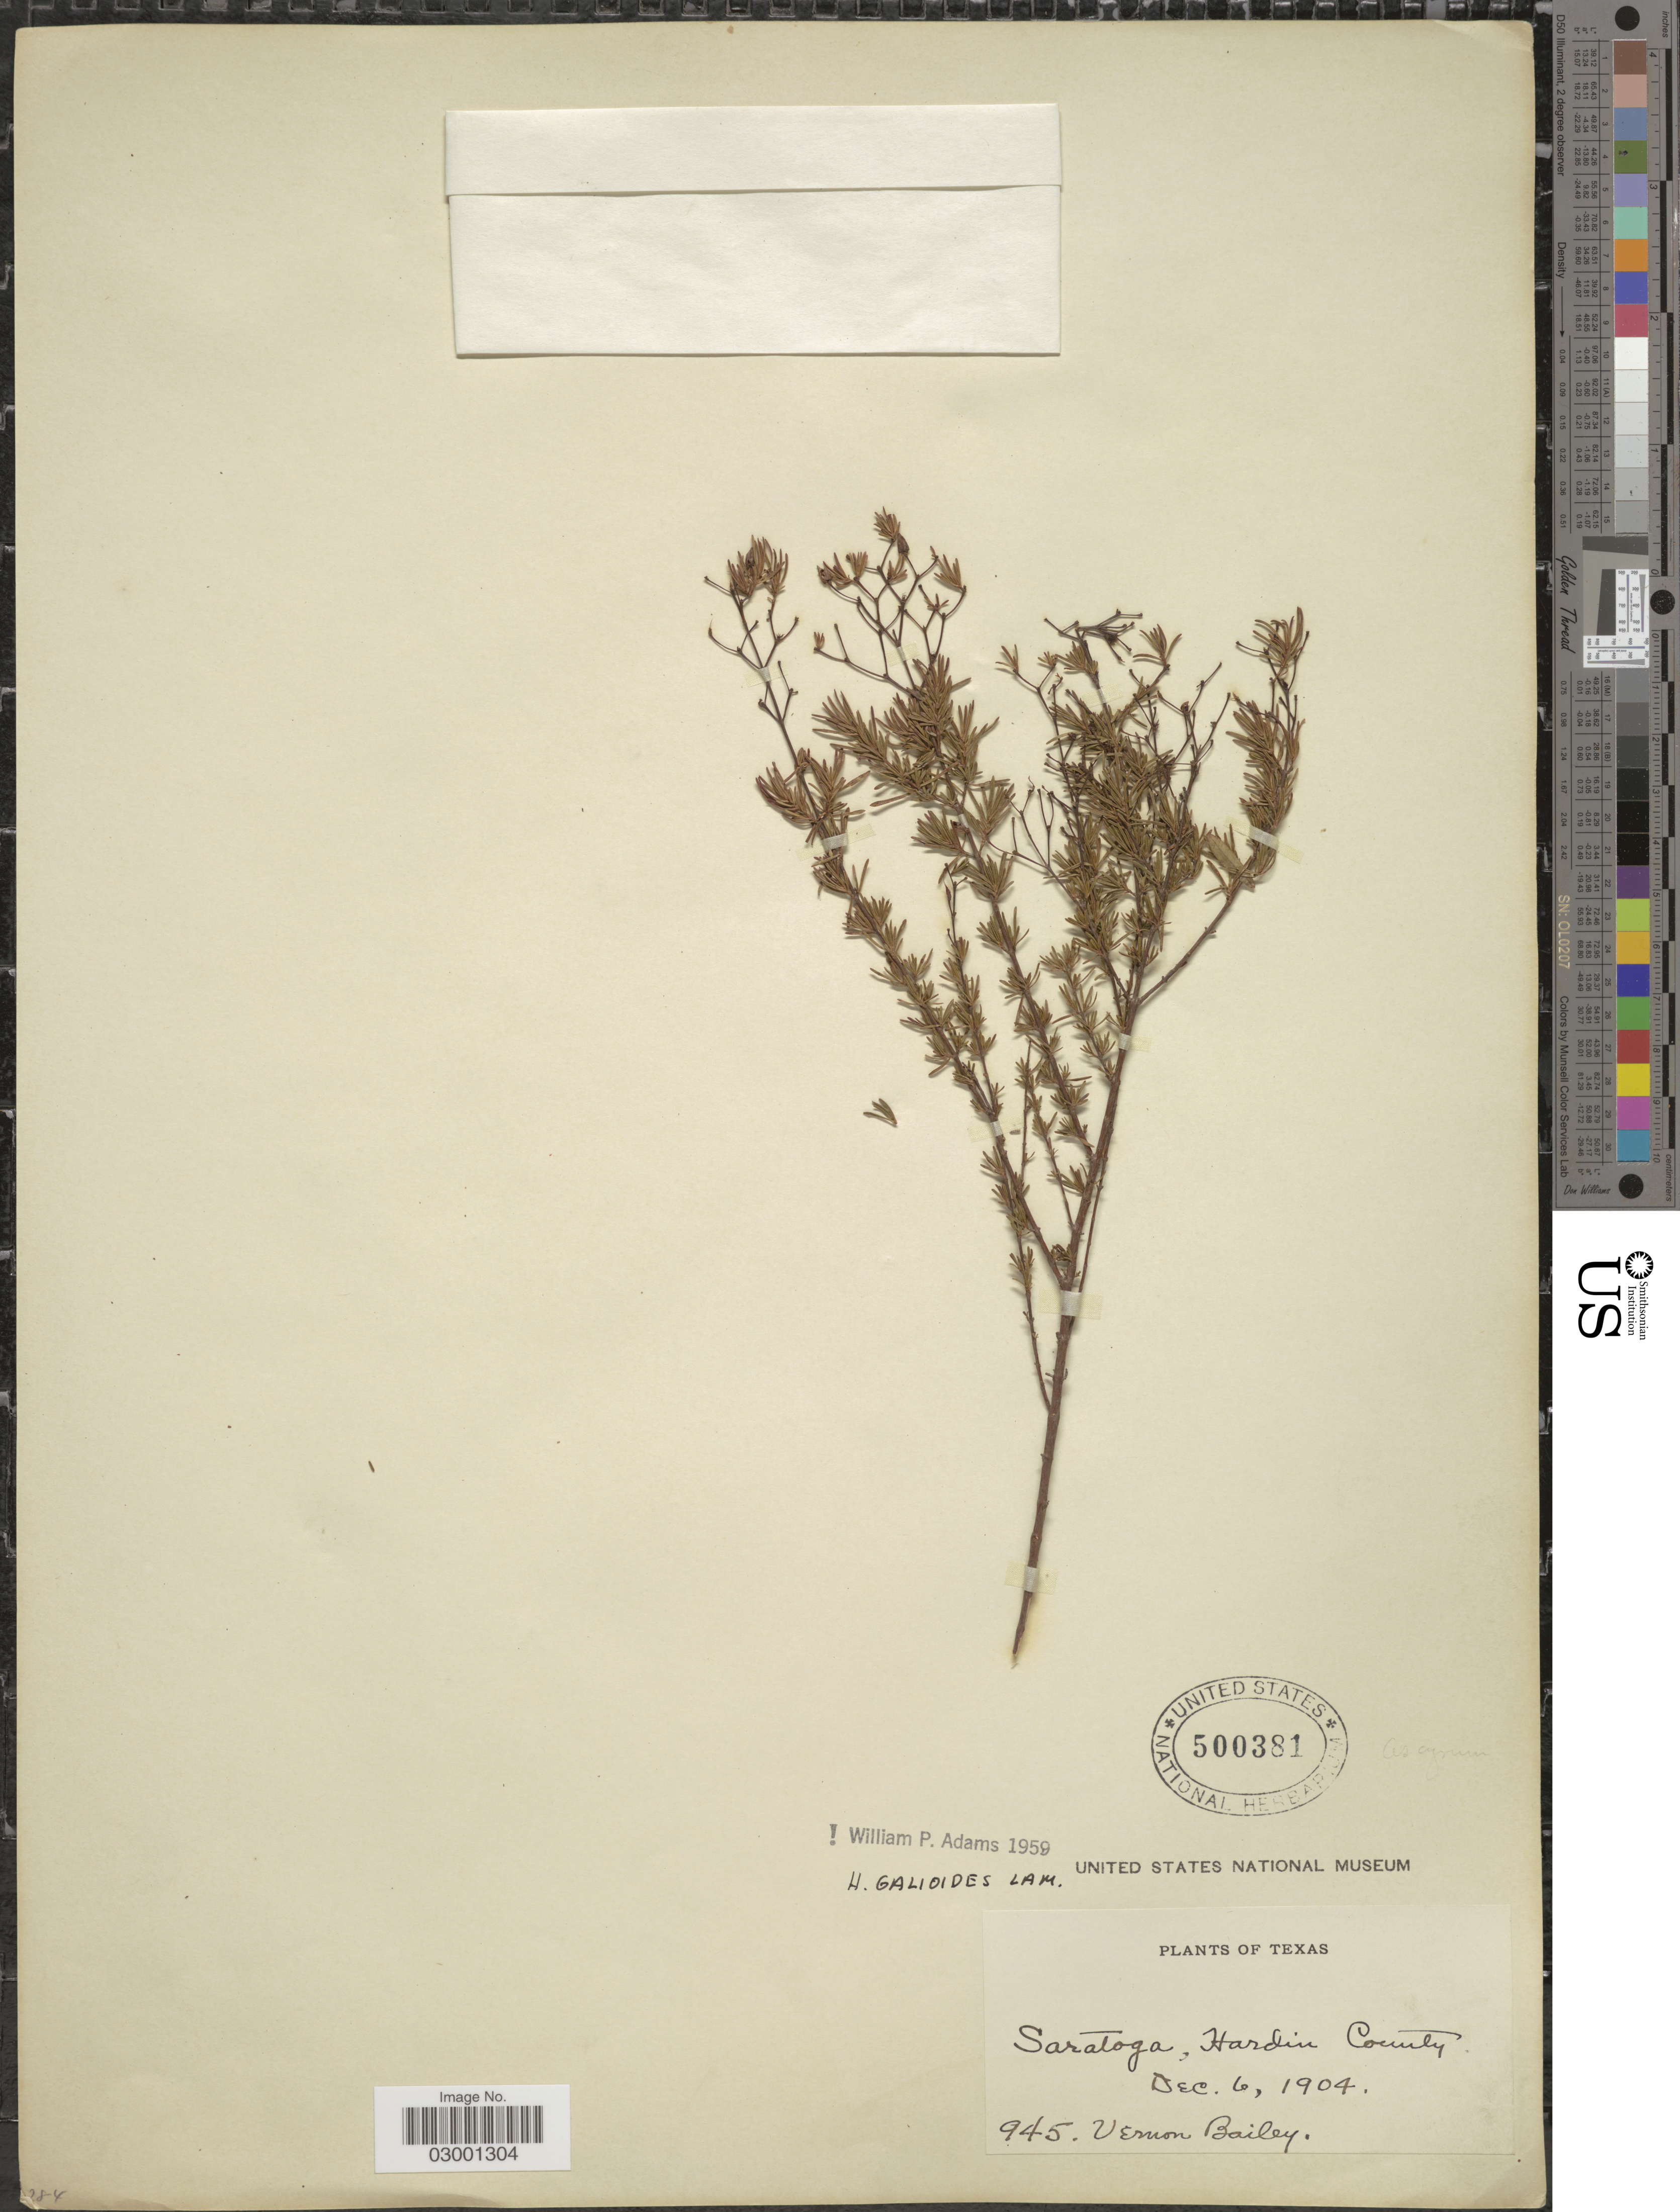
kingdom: Plantae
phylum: Tracheophyta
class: Magnoliopsida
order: Malpighiales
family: Hypericaceae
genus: Hypericum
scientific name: Hypericum galioides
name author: Lam.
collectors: V. O. Bailey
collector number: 945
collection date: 1904-12-06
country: United States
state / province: Texas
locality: Saratoga, Hardin County.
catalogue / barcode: US 500381